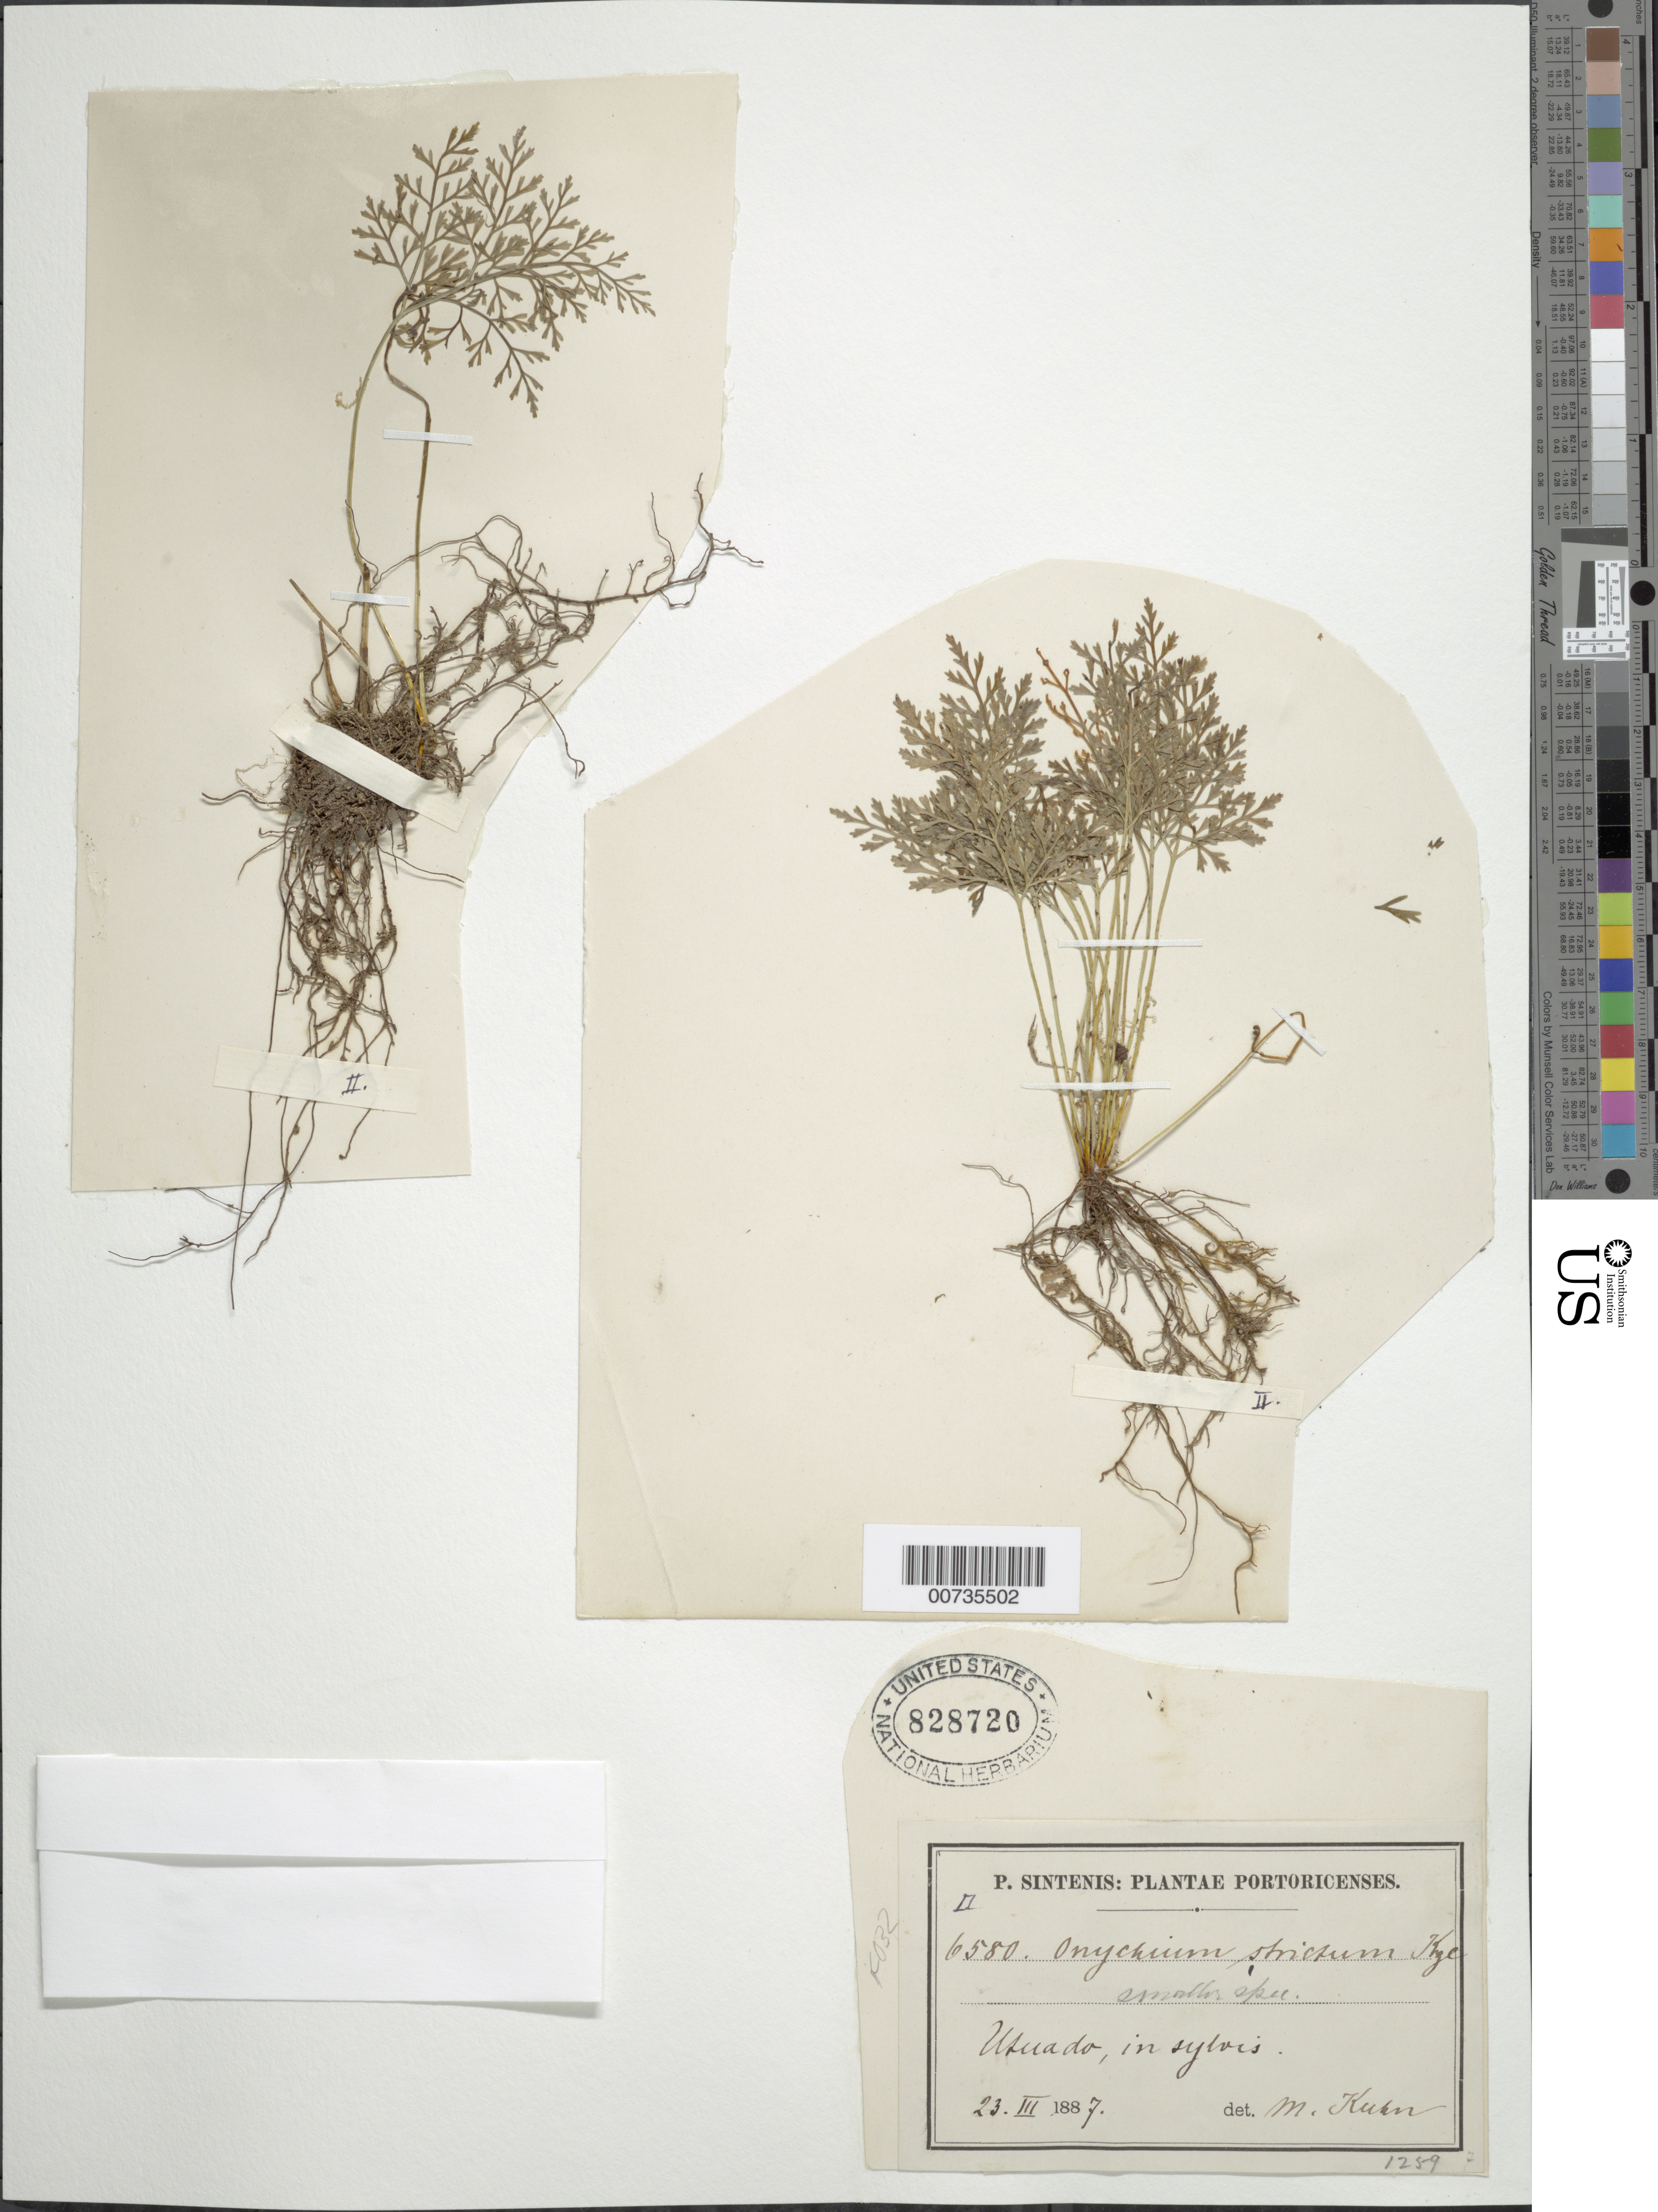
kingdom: Plantae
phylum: Tracheophyta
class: Polypodiopsida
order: Polypodiales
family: Pteridaceae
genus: Pteris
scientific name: Pteris hexagona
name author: (L.) Proctor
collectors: P. Sintenis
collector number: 6580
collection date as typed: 23 Mar 1887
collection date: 1887-03-23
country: Puerto Rico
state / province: Utuado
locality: Utuado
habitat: In sylvis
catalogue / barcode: US 828720